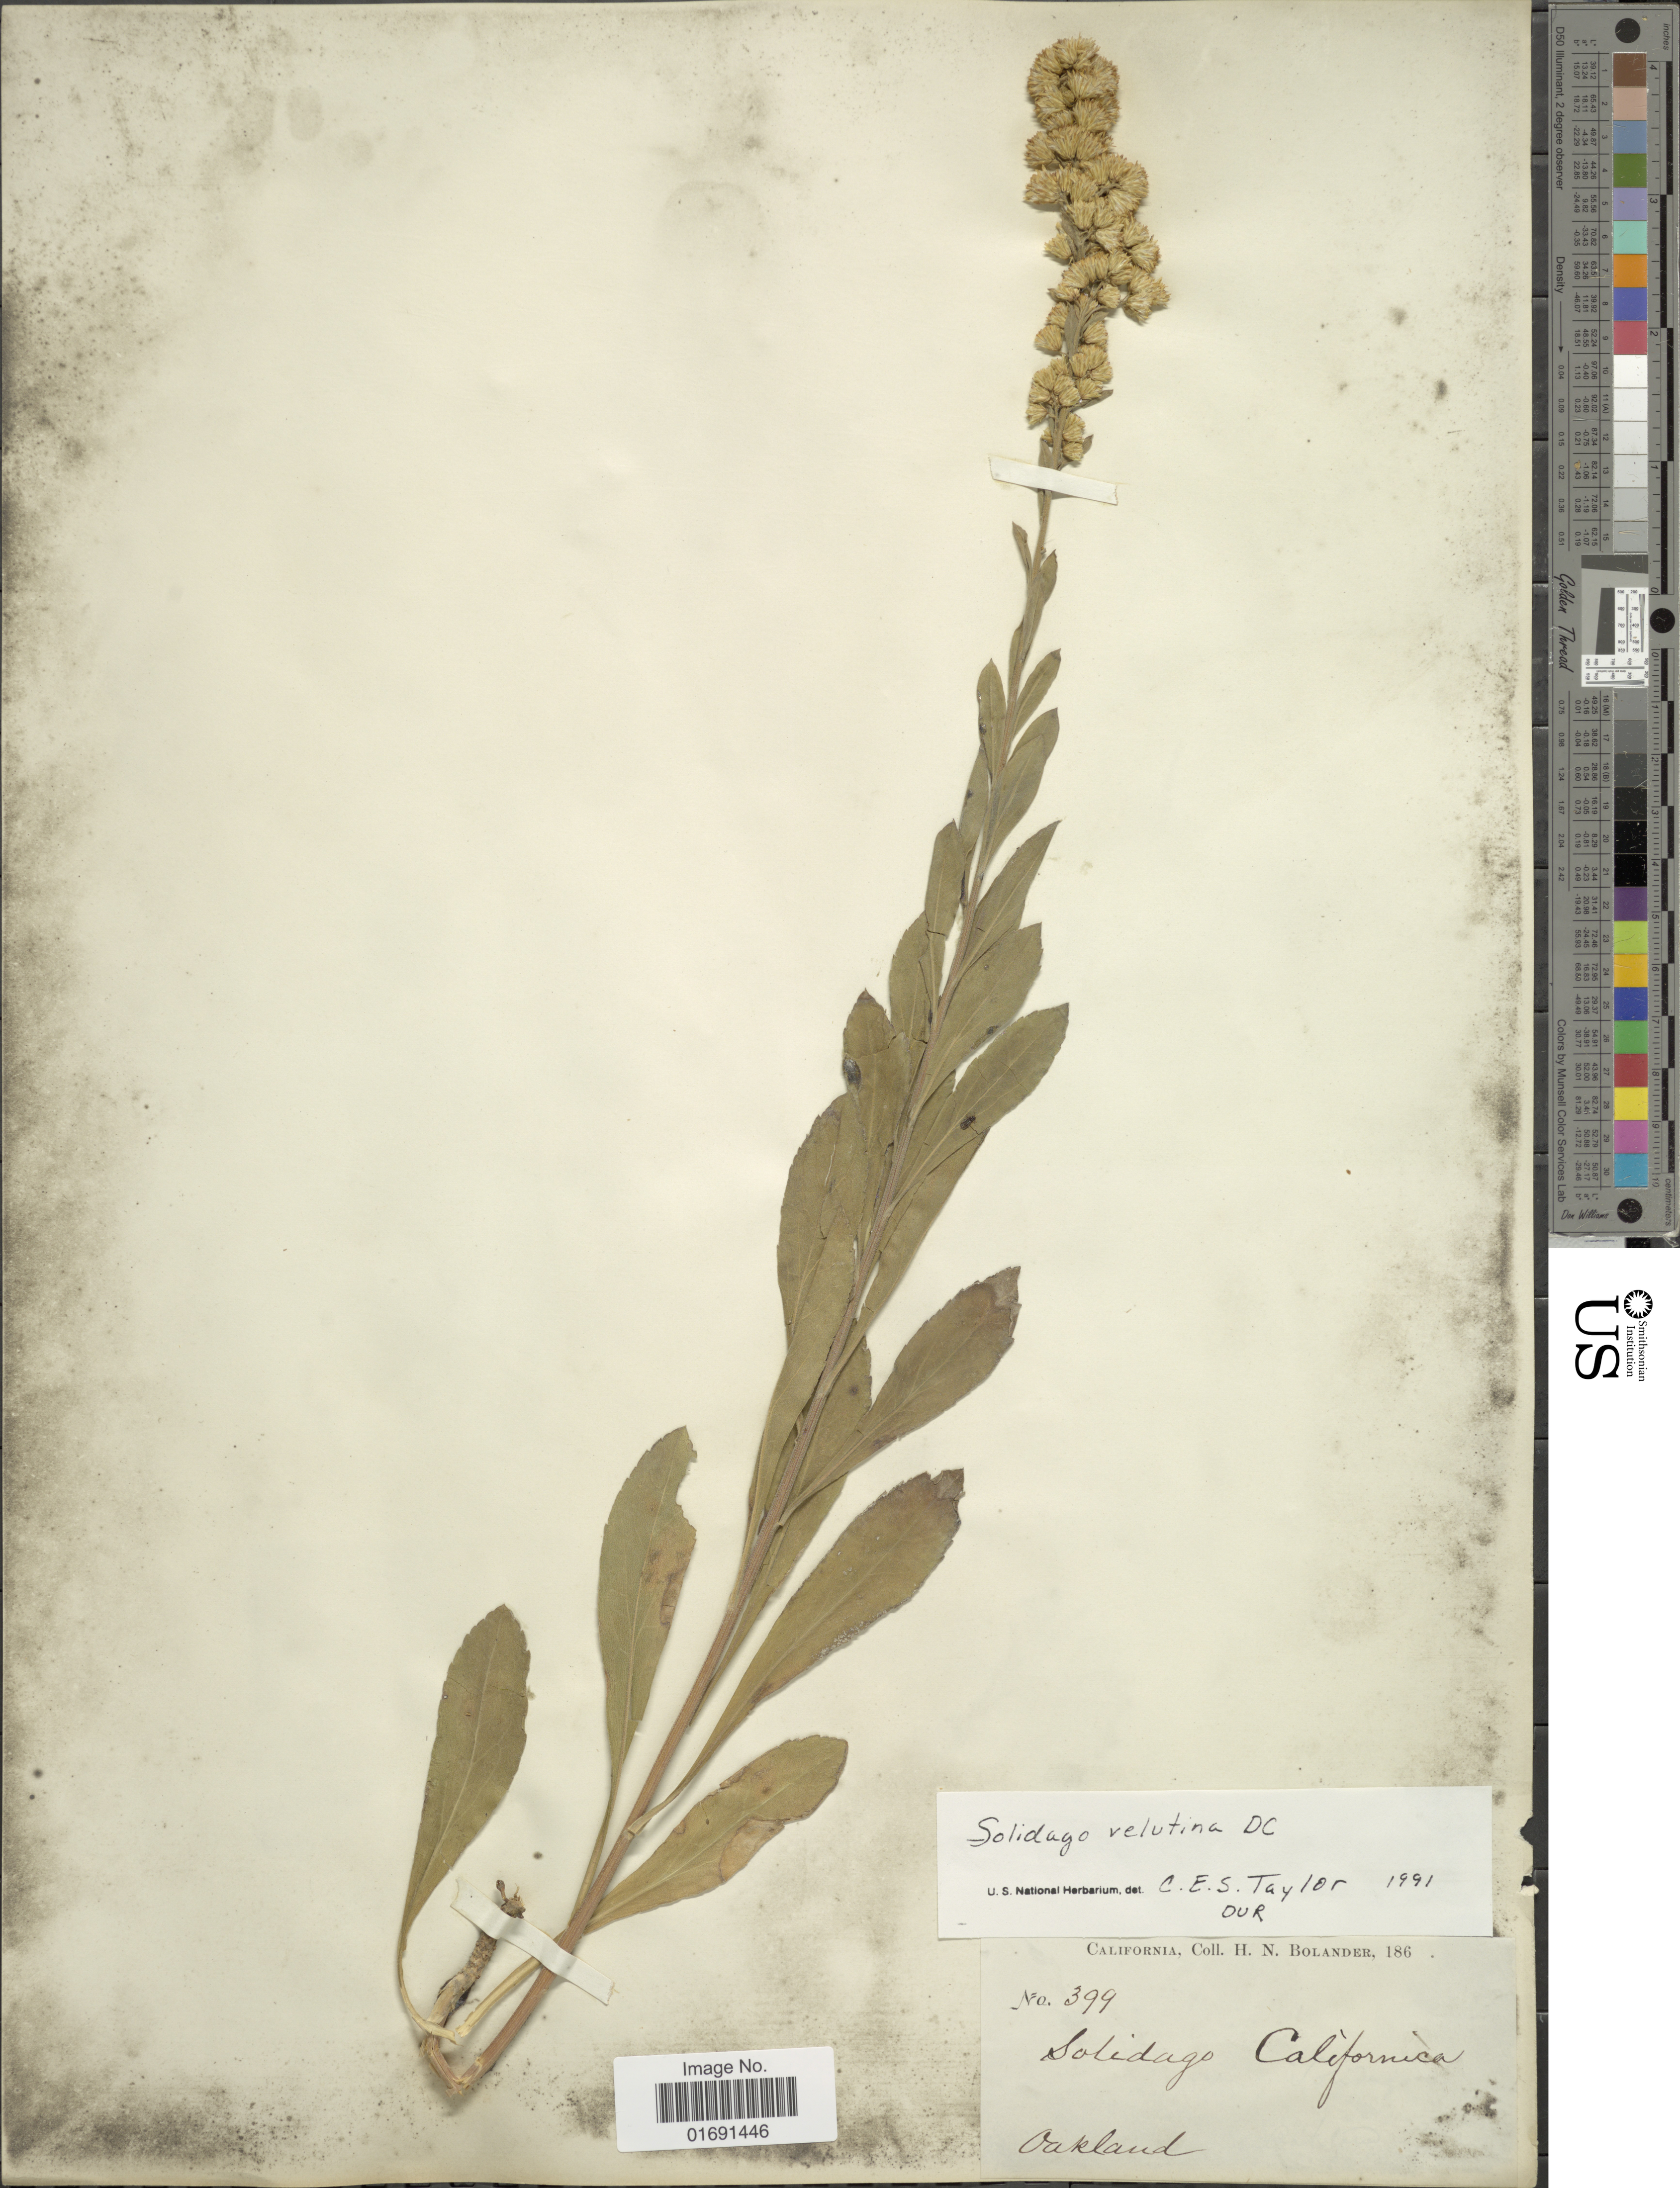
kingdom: Plantae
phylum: Tracheophyta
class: Magnoliopsida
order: Asterales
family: Asteraceae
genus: Solidago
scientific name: Solidago velutina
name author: DC.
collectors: H. Bolander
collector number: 399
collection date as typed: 186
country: United States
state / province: California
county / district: Alameda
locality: Oakland